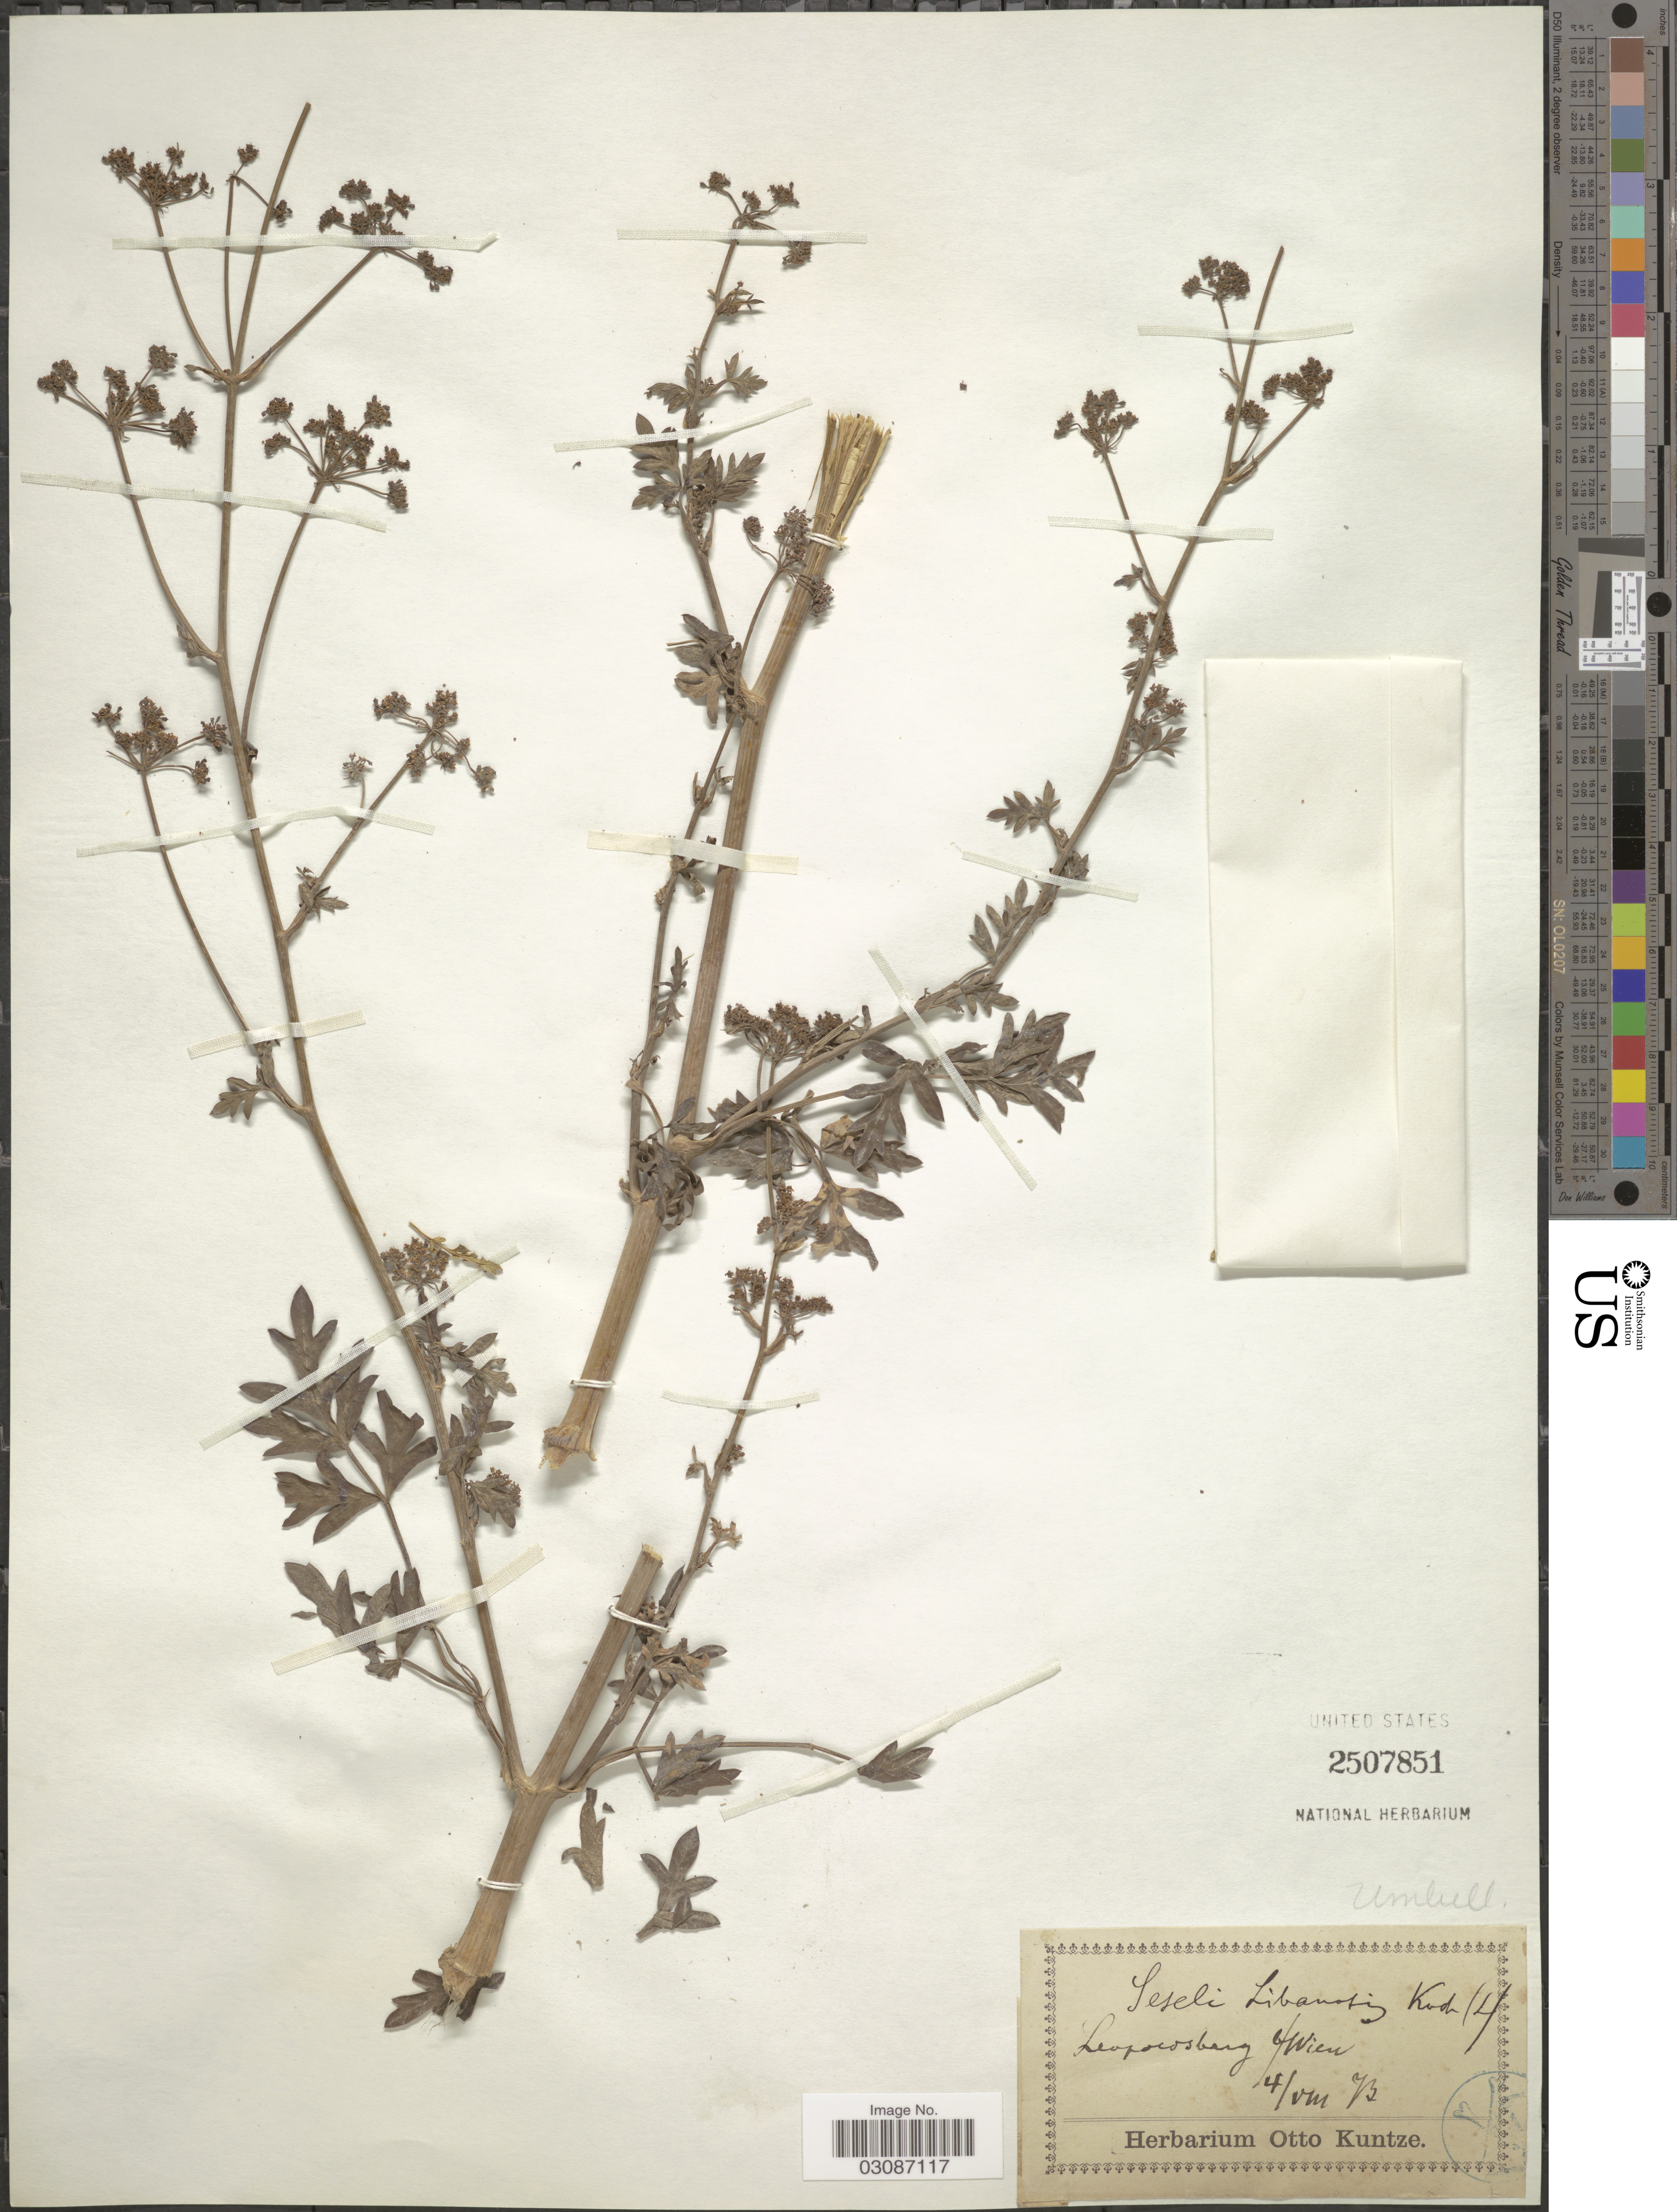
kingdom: Plantae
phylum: Tracheophyta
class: Magnoliopsida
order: Apiales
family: Apiaceae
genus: Seseli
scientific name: Seseli libanotis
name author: Koch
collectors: ex herb. Otto Kuntze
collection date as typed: Transcribed d/m/y: 4/8/73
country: Austria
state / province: Wien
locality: Leopocosberg [interpreted].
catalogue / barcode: US 2507851